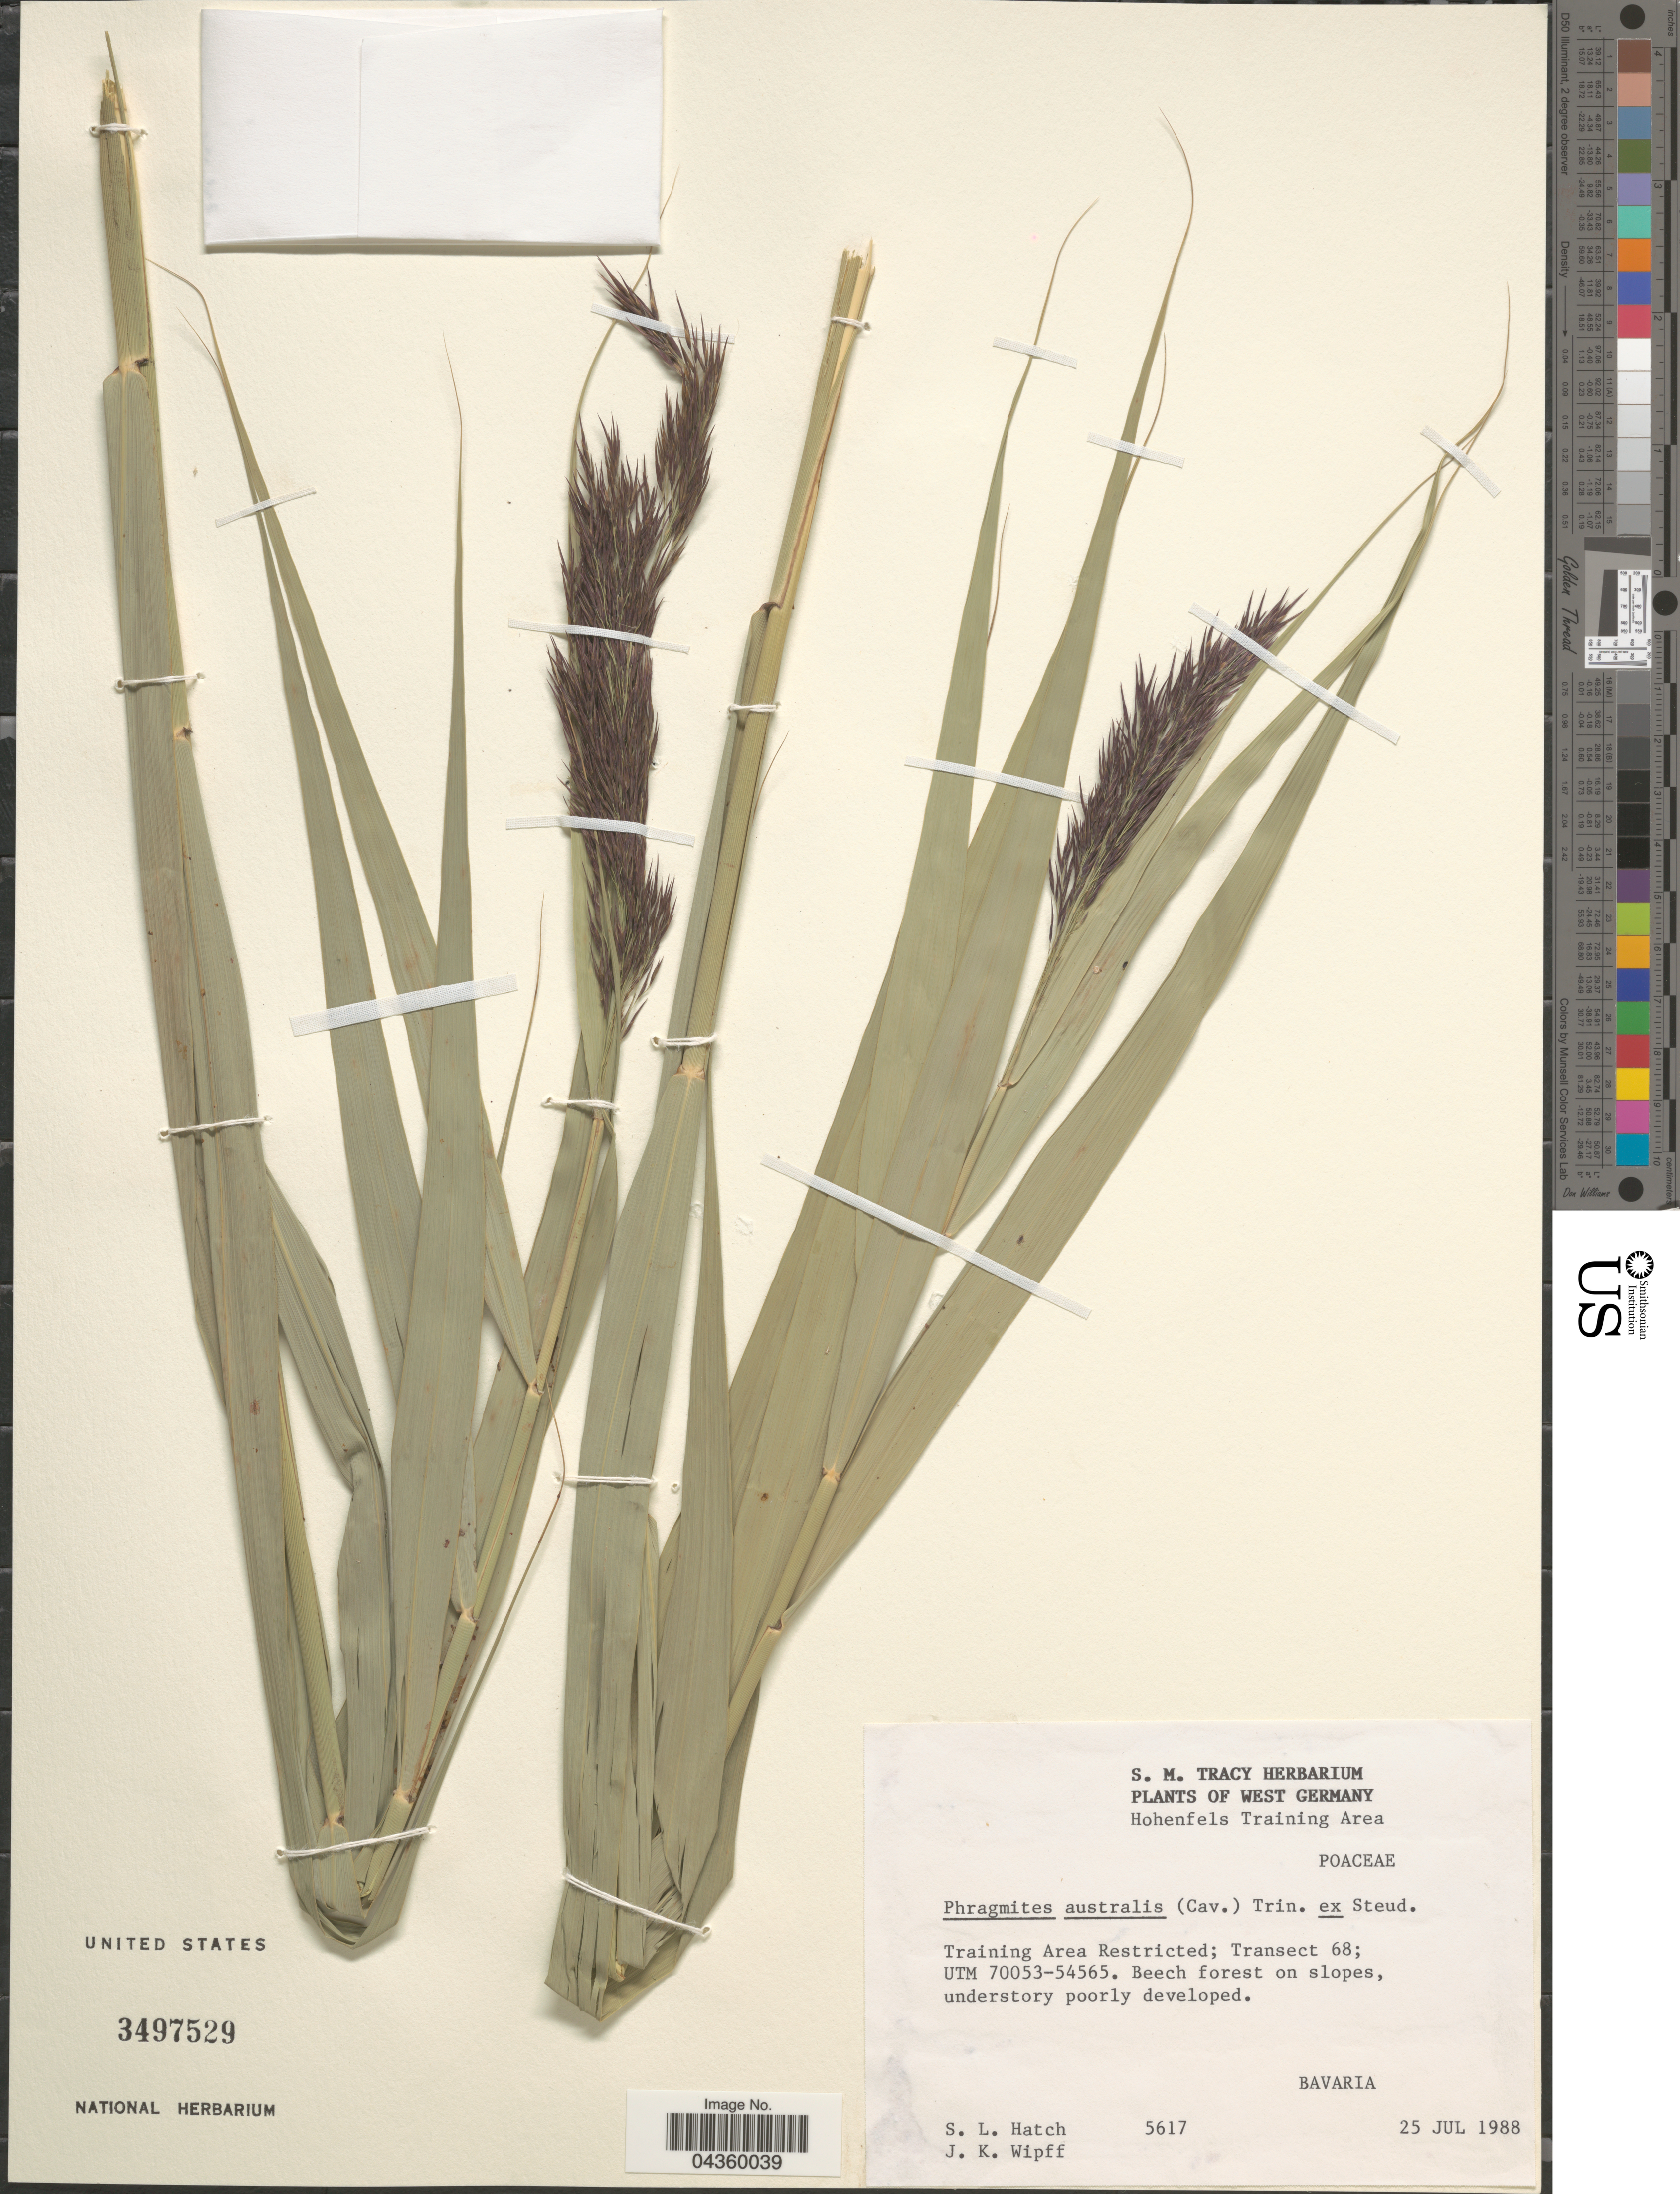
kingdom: Plantae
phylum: Tracheophyta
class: Liliopsida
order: Poales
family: Poaceae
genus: Phragmites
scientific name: Phragmites australis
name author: (Cav.) Trin. ex Steud.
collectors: S. Hatch & J. K. Wipff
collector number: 5617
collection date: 1988-07-25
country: Germany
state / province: Bayern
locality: West Germany. Hohenfels Training Area. Training Area Restricted; Transect 68; UTM 70053-54565. Bavaria.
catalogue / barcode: US 3497529